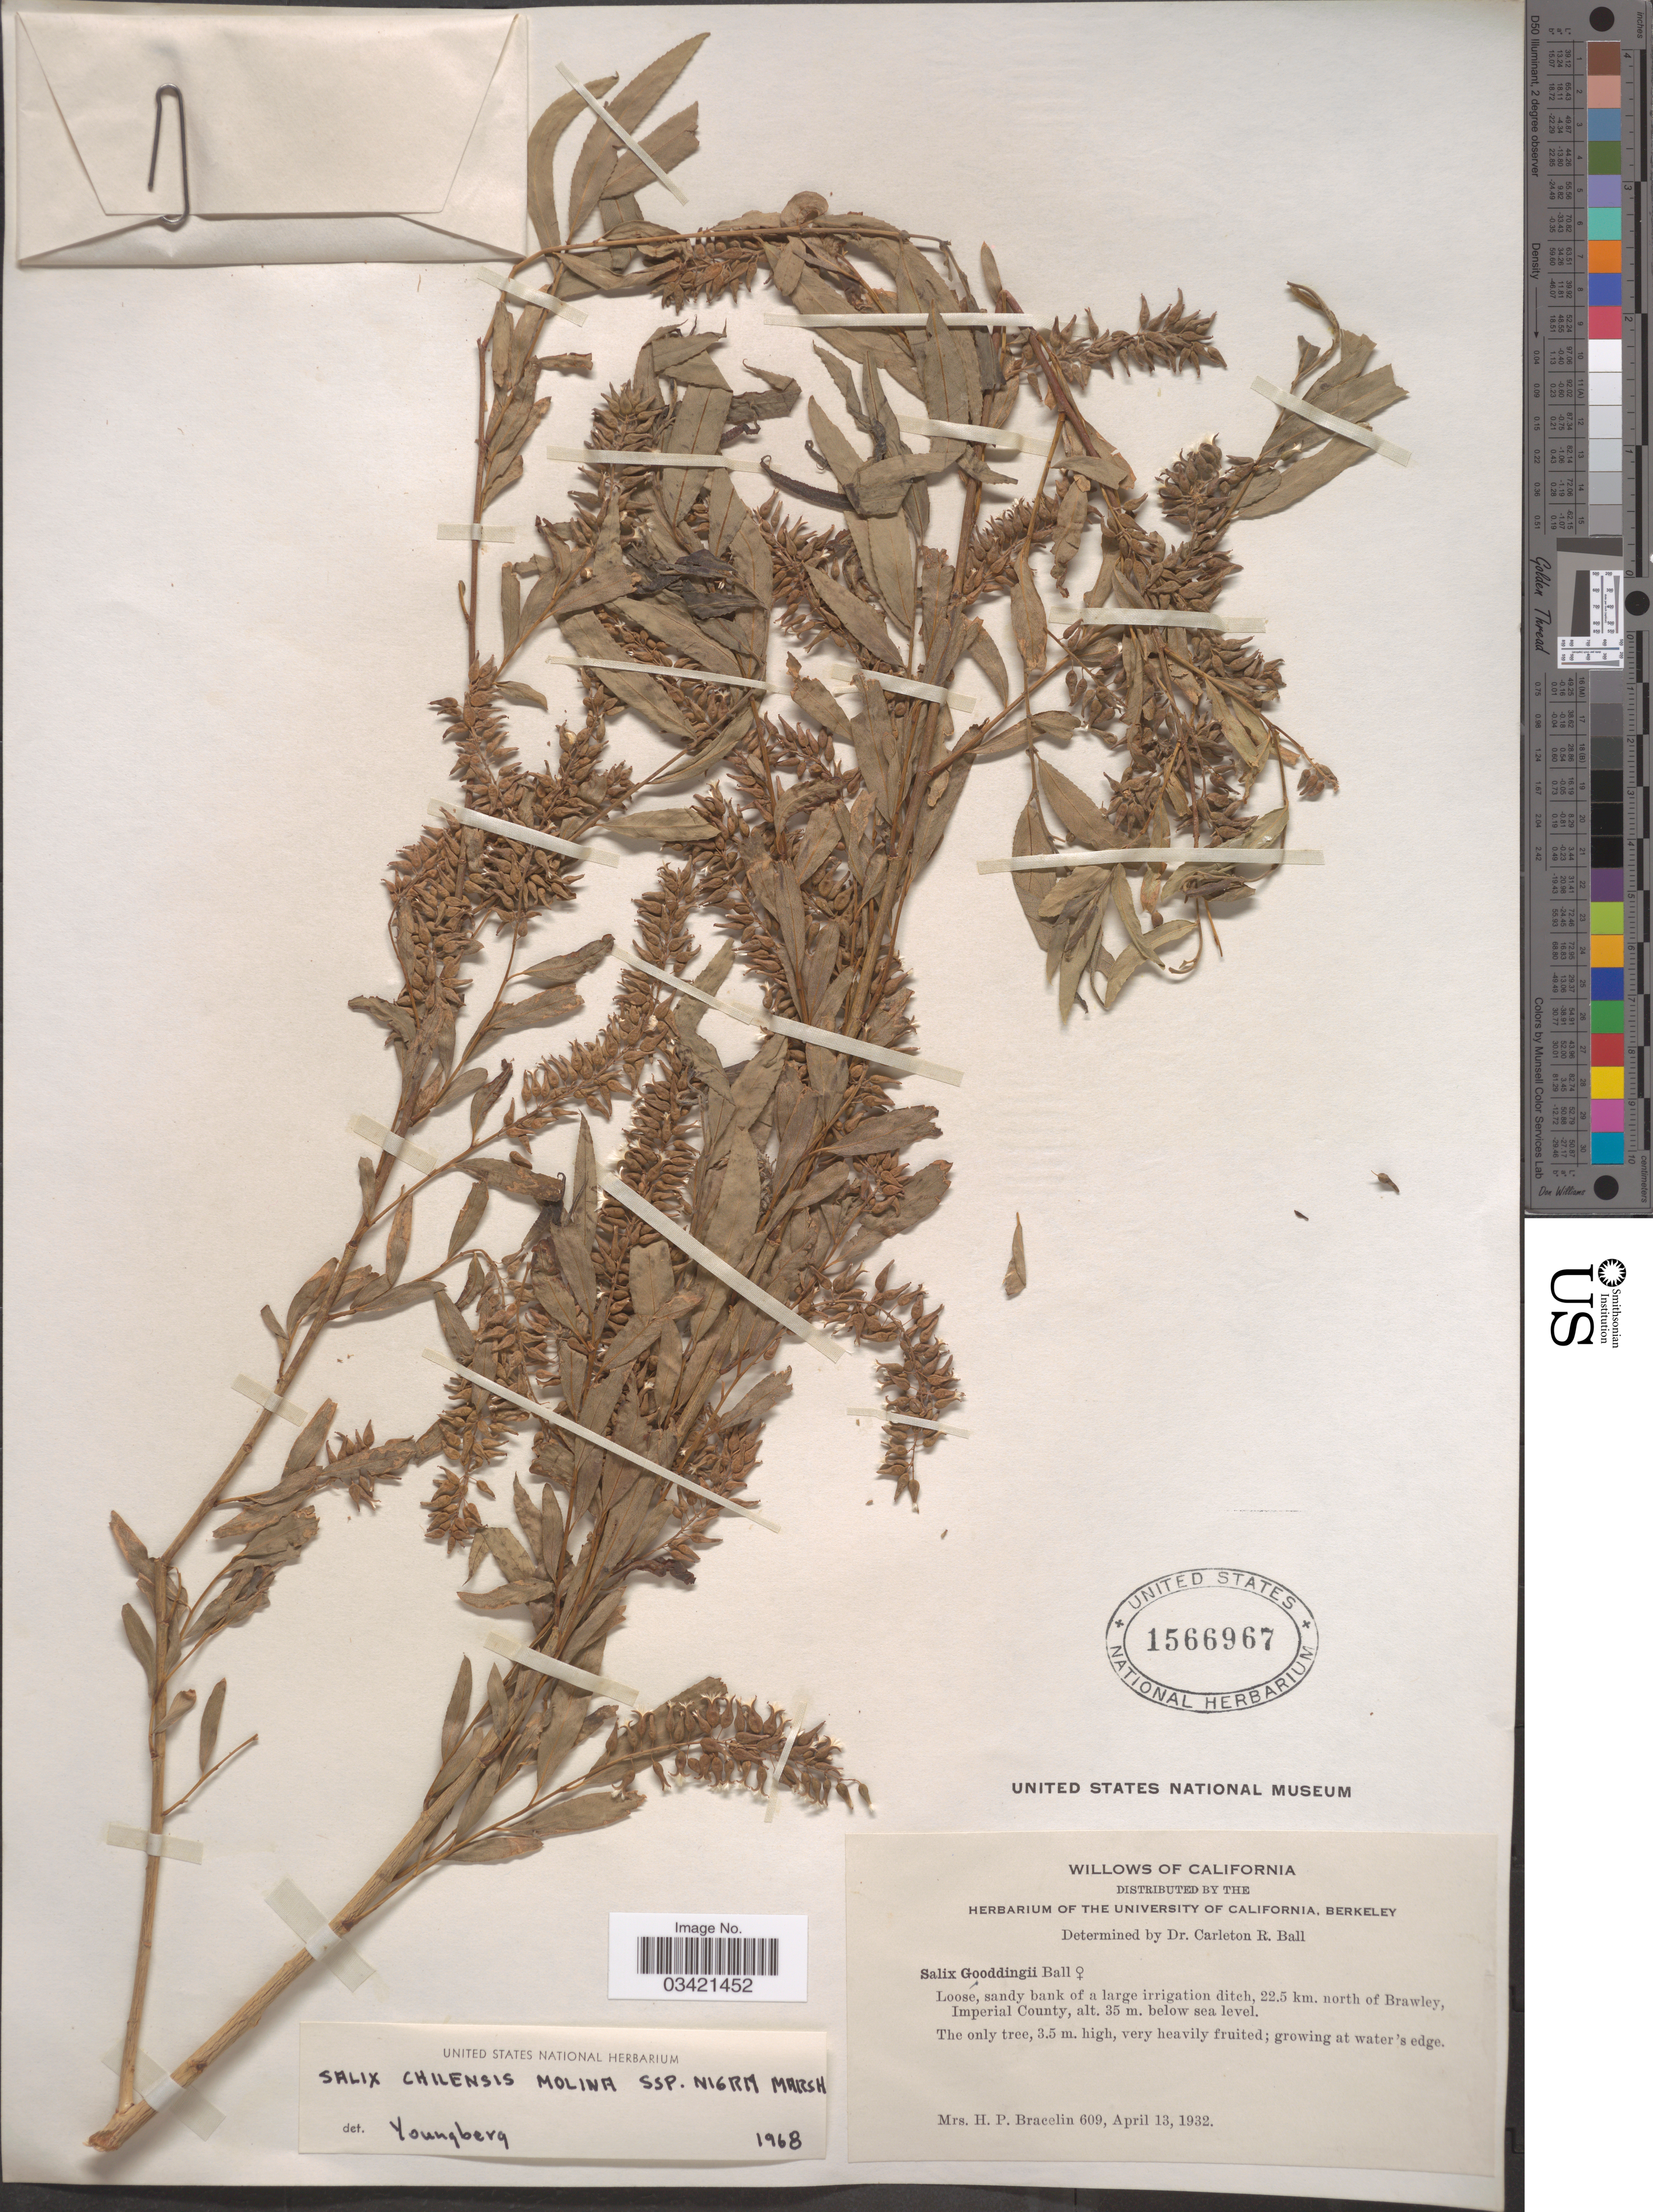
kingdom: Plantae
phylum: Tracheophyta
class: Magnoliopsida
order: Malpighiales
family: Salicaceae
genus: Salix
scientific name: Salix gooddingii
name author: C.R. Ball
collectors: H. Bracelin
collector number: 609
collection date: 1932-04-13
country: United States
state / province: California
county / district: Imperial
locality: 22.5 km. north of Brawley, Imperial County.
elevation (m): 35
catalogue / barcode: US 1566967